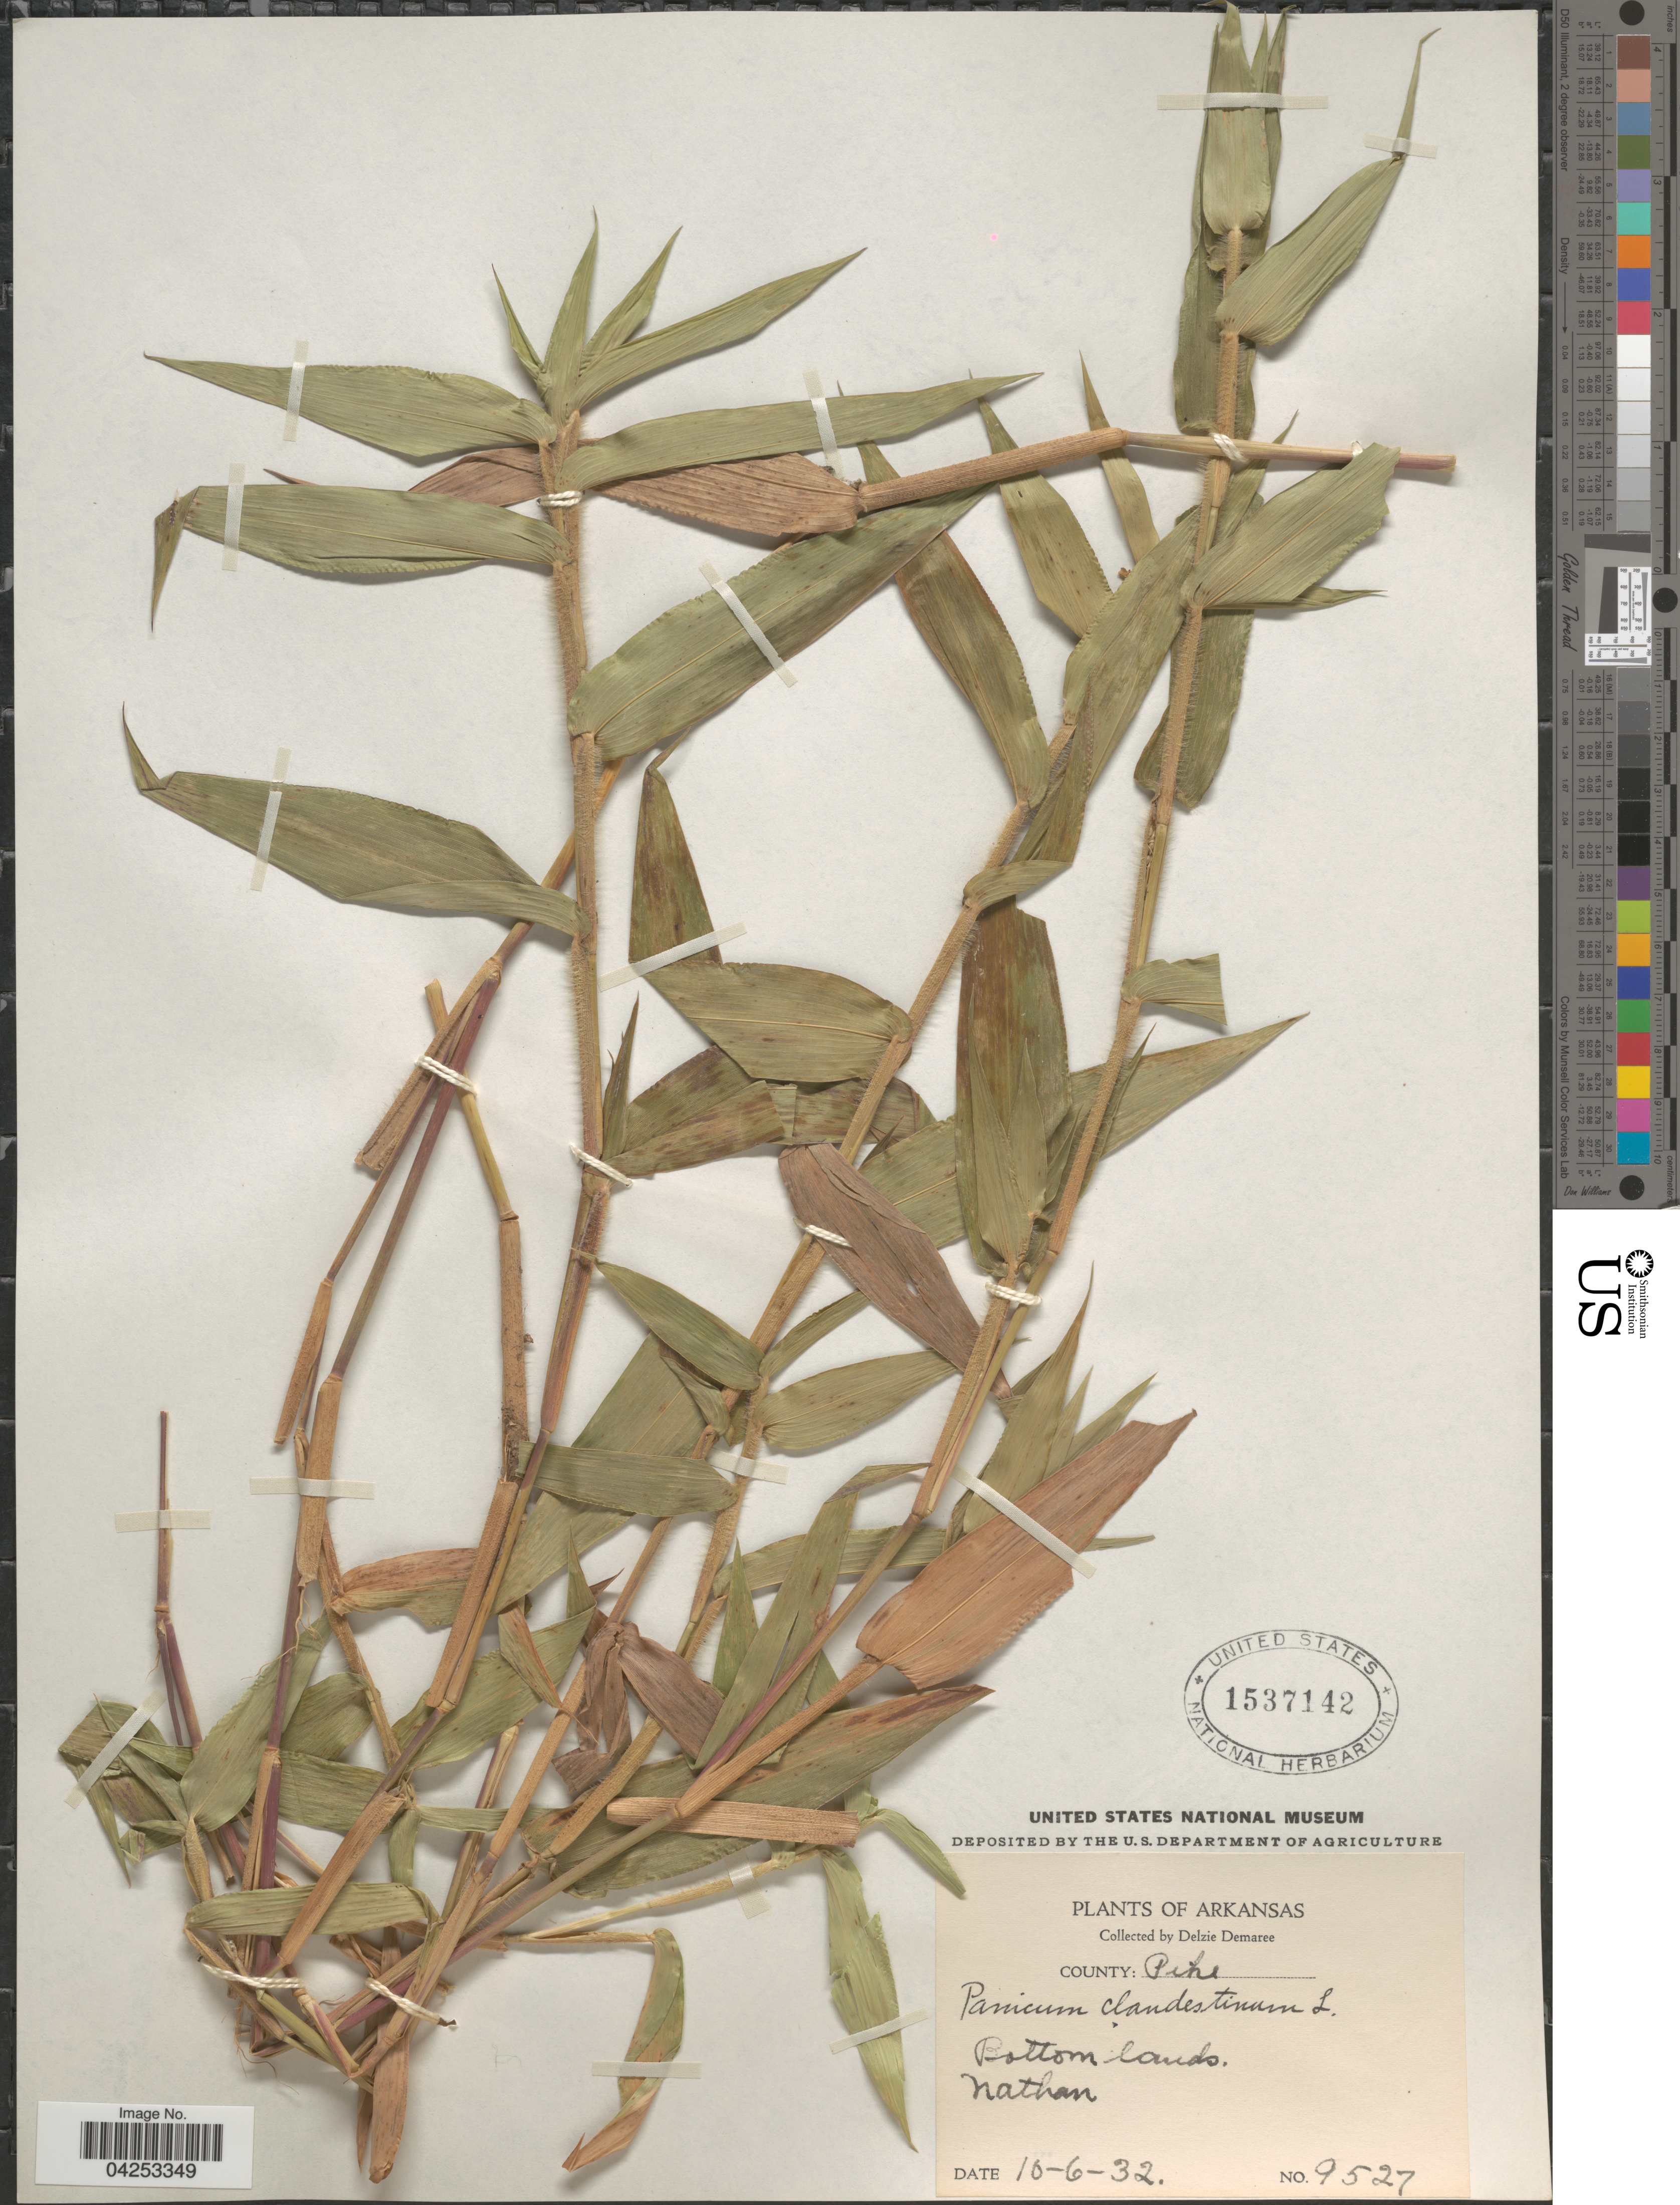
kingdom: Plantae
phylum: Tracheophyta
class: Liliopsida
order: Poales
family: Poaceae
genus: Dichanthelium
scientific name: Dichanthelium clandestinum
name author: (L.) Gould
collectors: D. Demaree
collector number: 9527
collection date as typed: Transcribed d/m/y: 6/10/32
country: United States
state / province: Arkansas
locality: County: Pihe. Bottomlands. Nathan.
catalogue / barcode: US 1537142